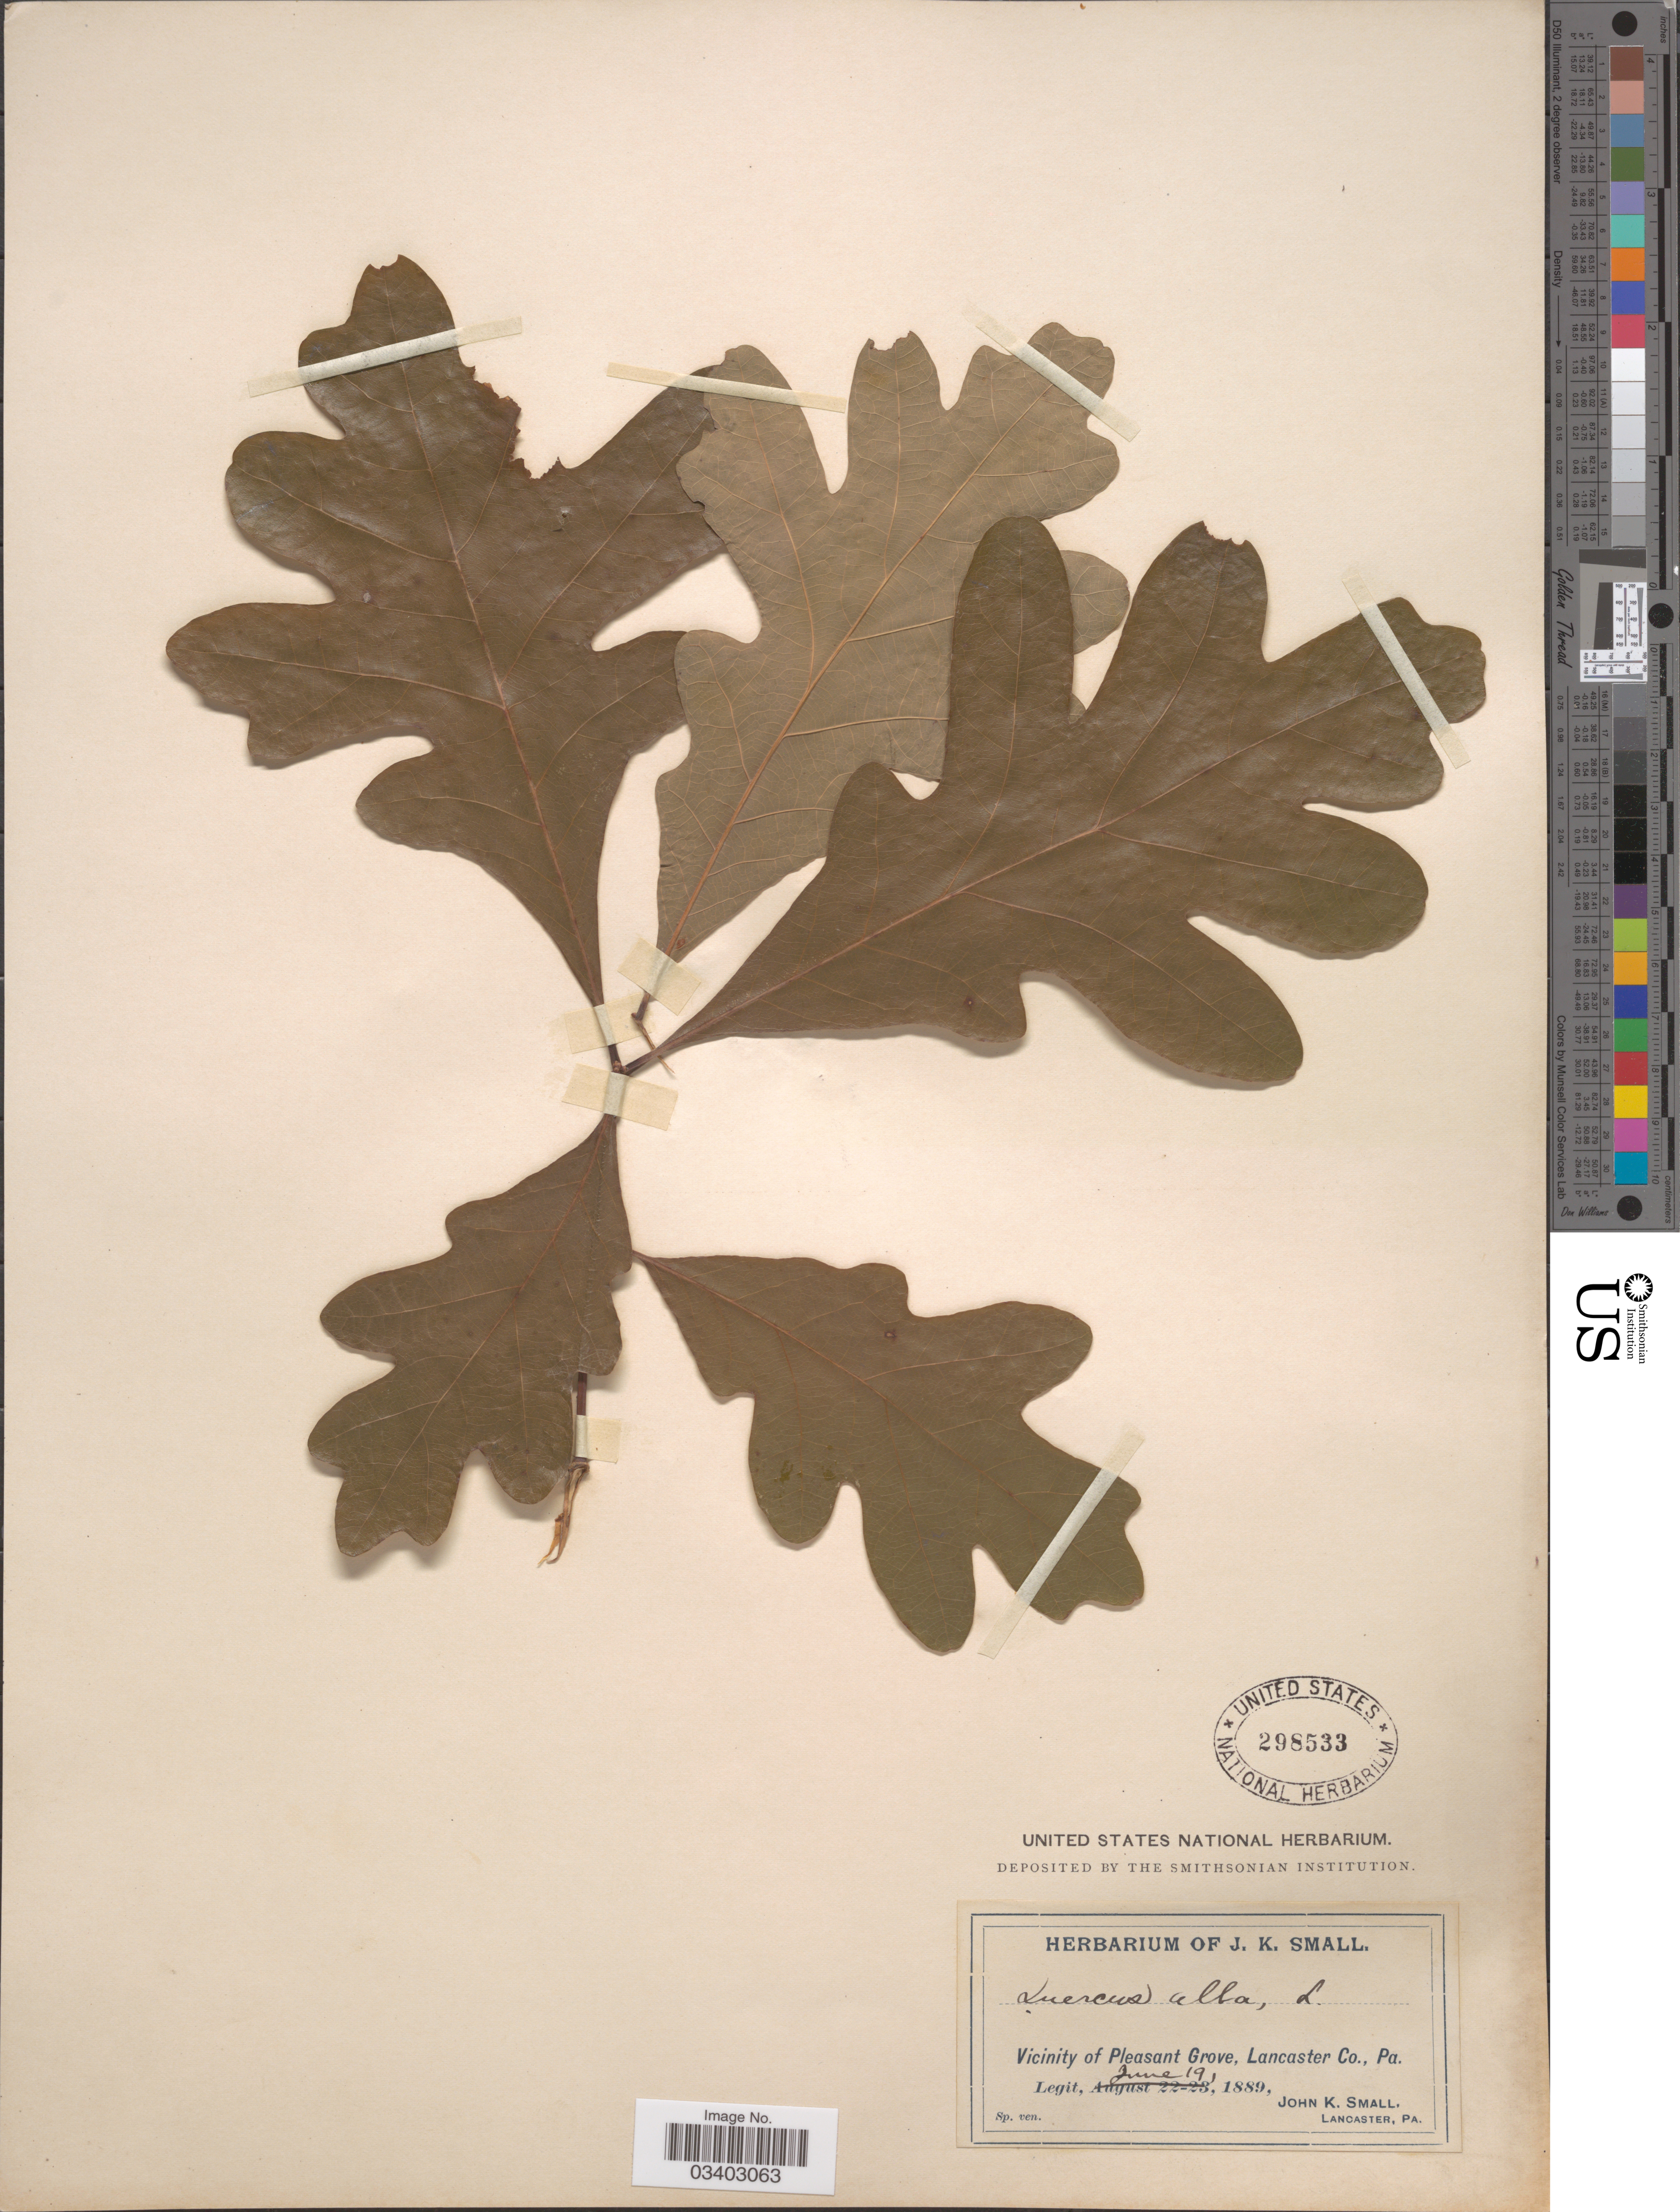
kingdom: Plantae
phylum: Tracheophyta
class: Magnoliopsida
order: Fagales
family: Fagaceae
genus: Quercus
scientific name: Quercus alba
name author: L.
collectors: J. K. Small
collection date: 1889-06-19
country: United States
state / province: Pennsylvania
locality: Vicinity of Pleasant Grove, Lancaster Co.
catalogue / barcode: US 298533